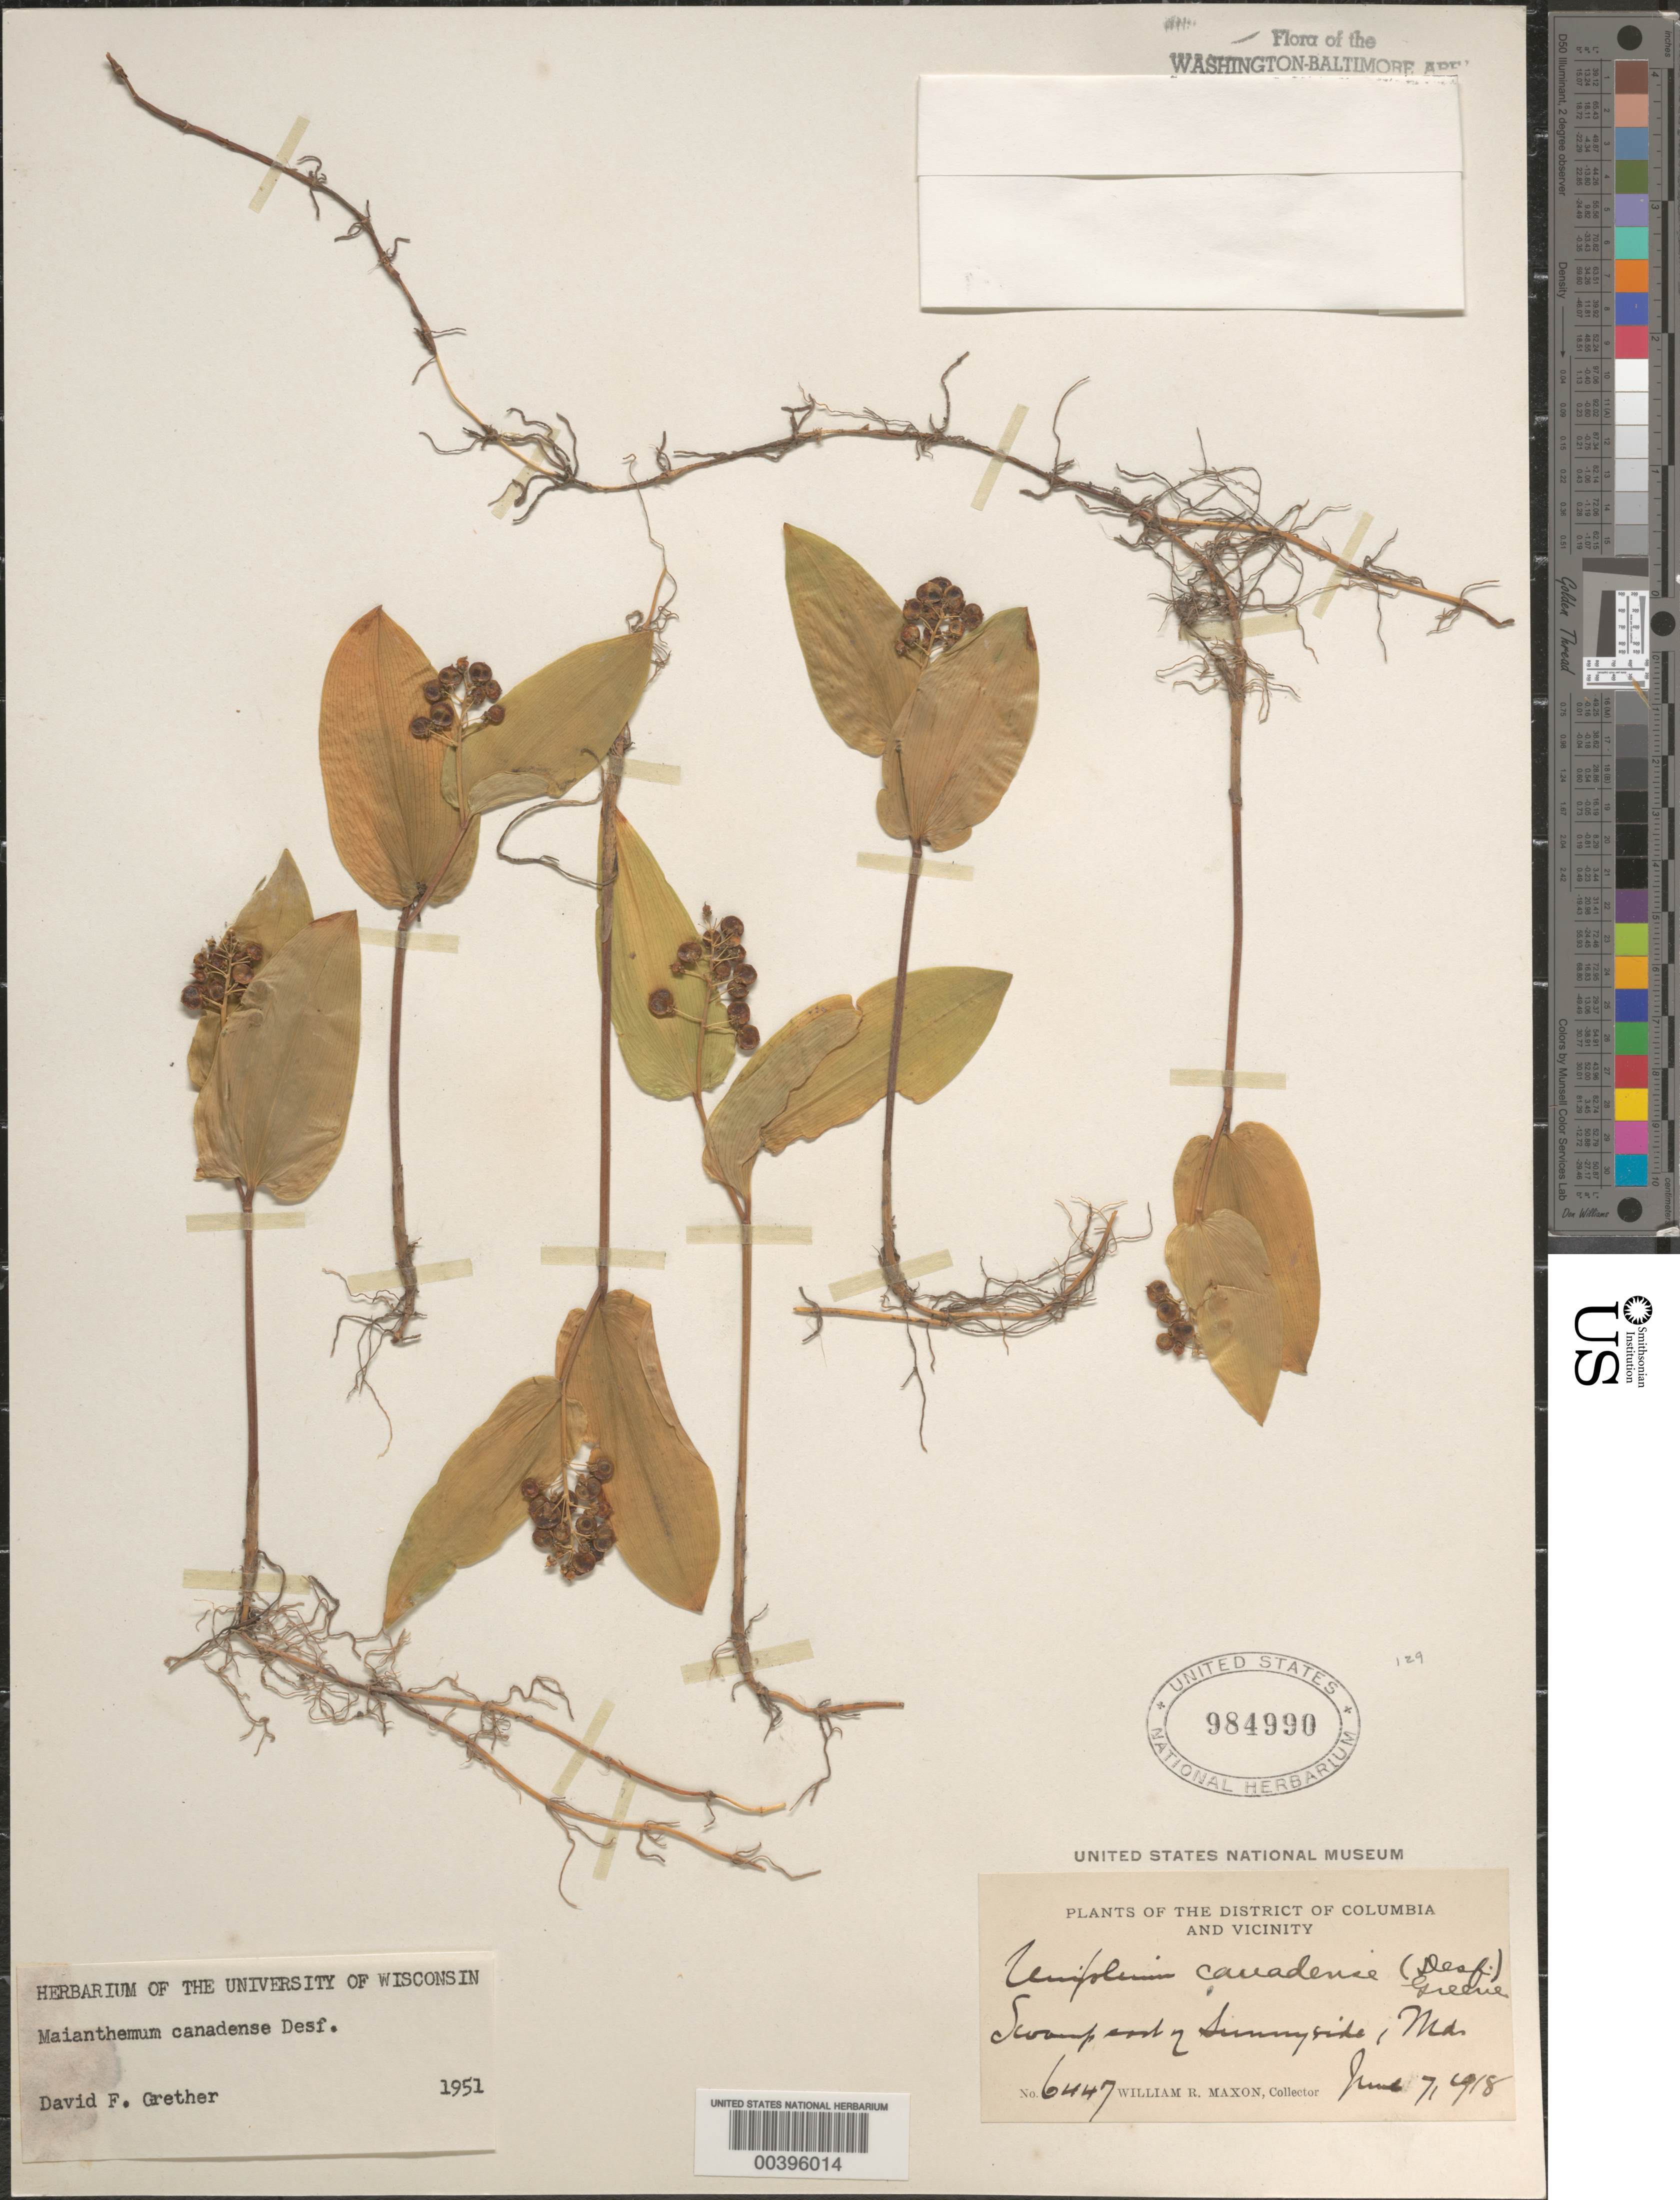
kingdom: Plantae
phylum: Tracheophyta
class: Liliopsida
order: Asparagales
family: Asparagaceae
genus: Maianthemum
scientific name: Maianthemum canadense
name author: Desf.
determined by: Grether, D. F.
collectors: W. R. Maxon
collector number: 6447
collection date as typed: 07 Jun 1918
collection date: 1918-06-07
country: United States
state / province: Maryland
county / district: Prince George's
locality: Sunnyside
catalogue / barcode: US 984990